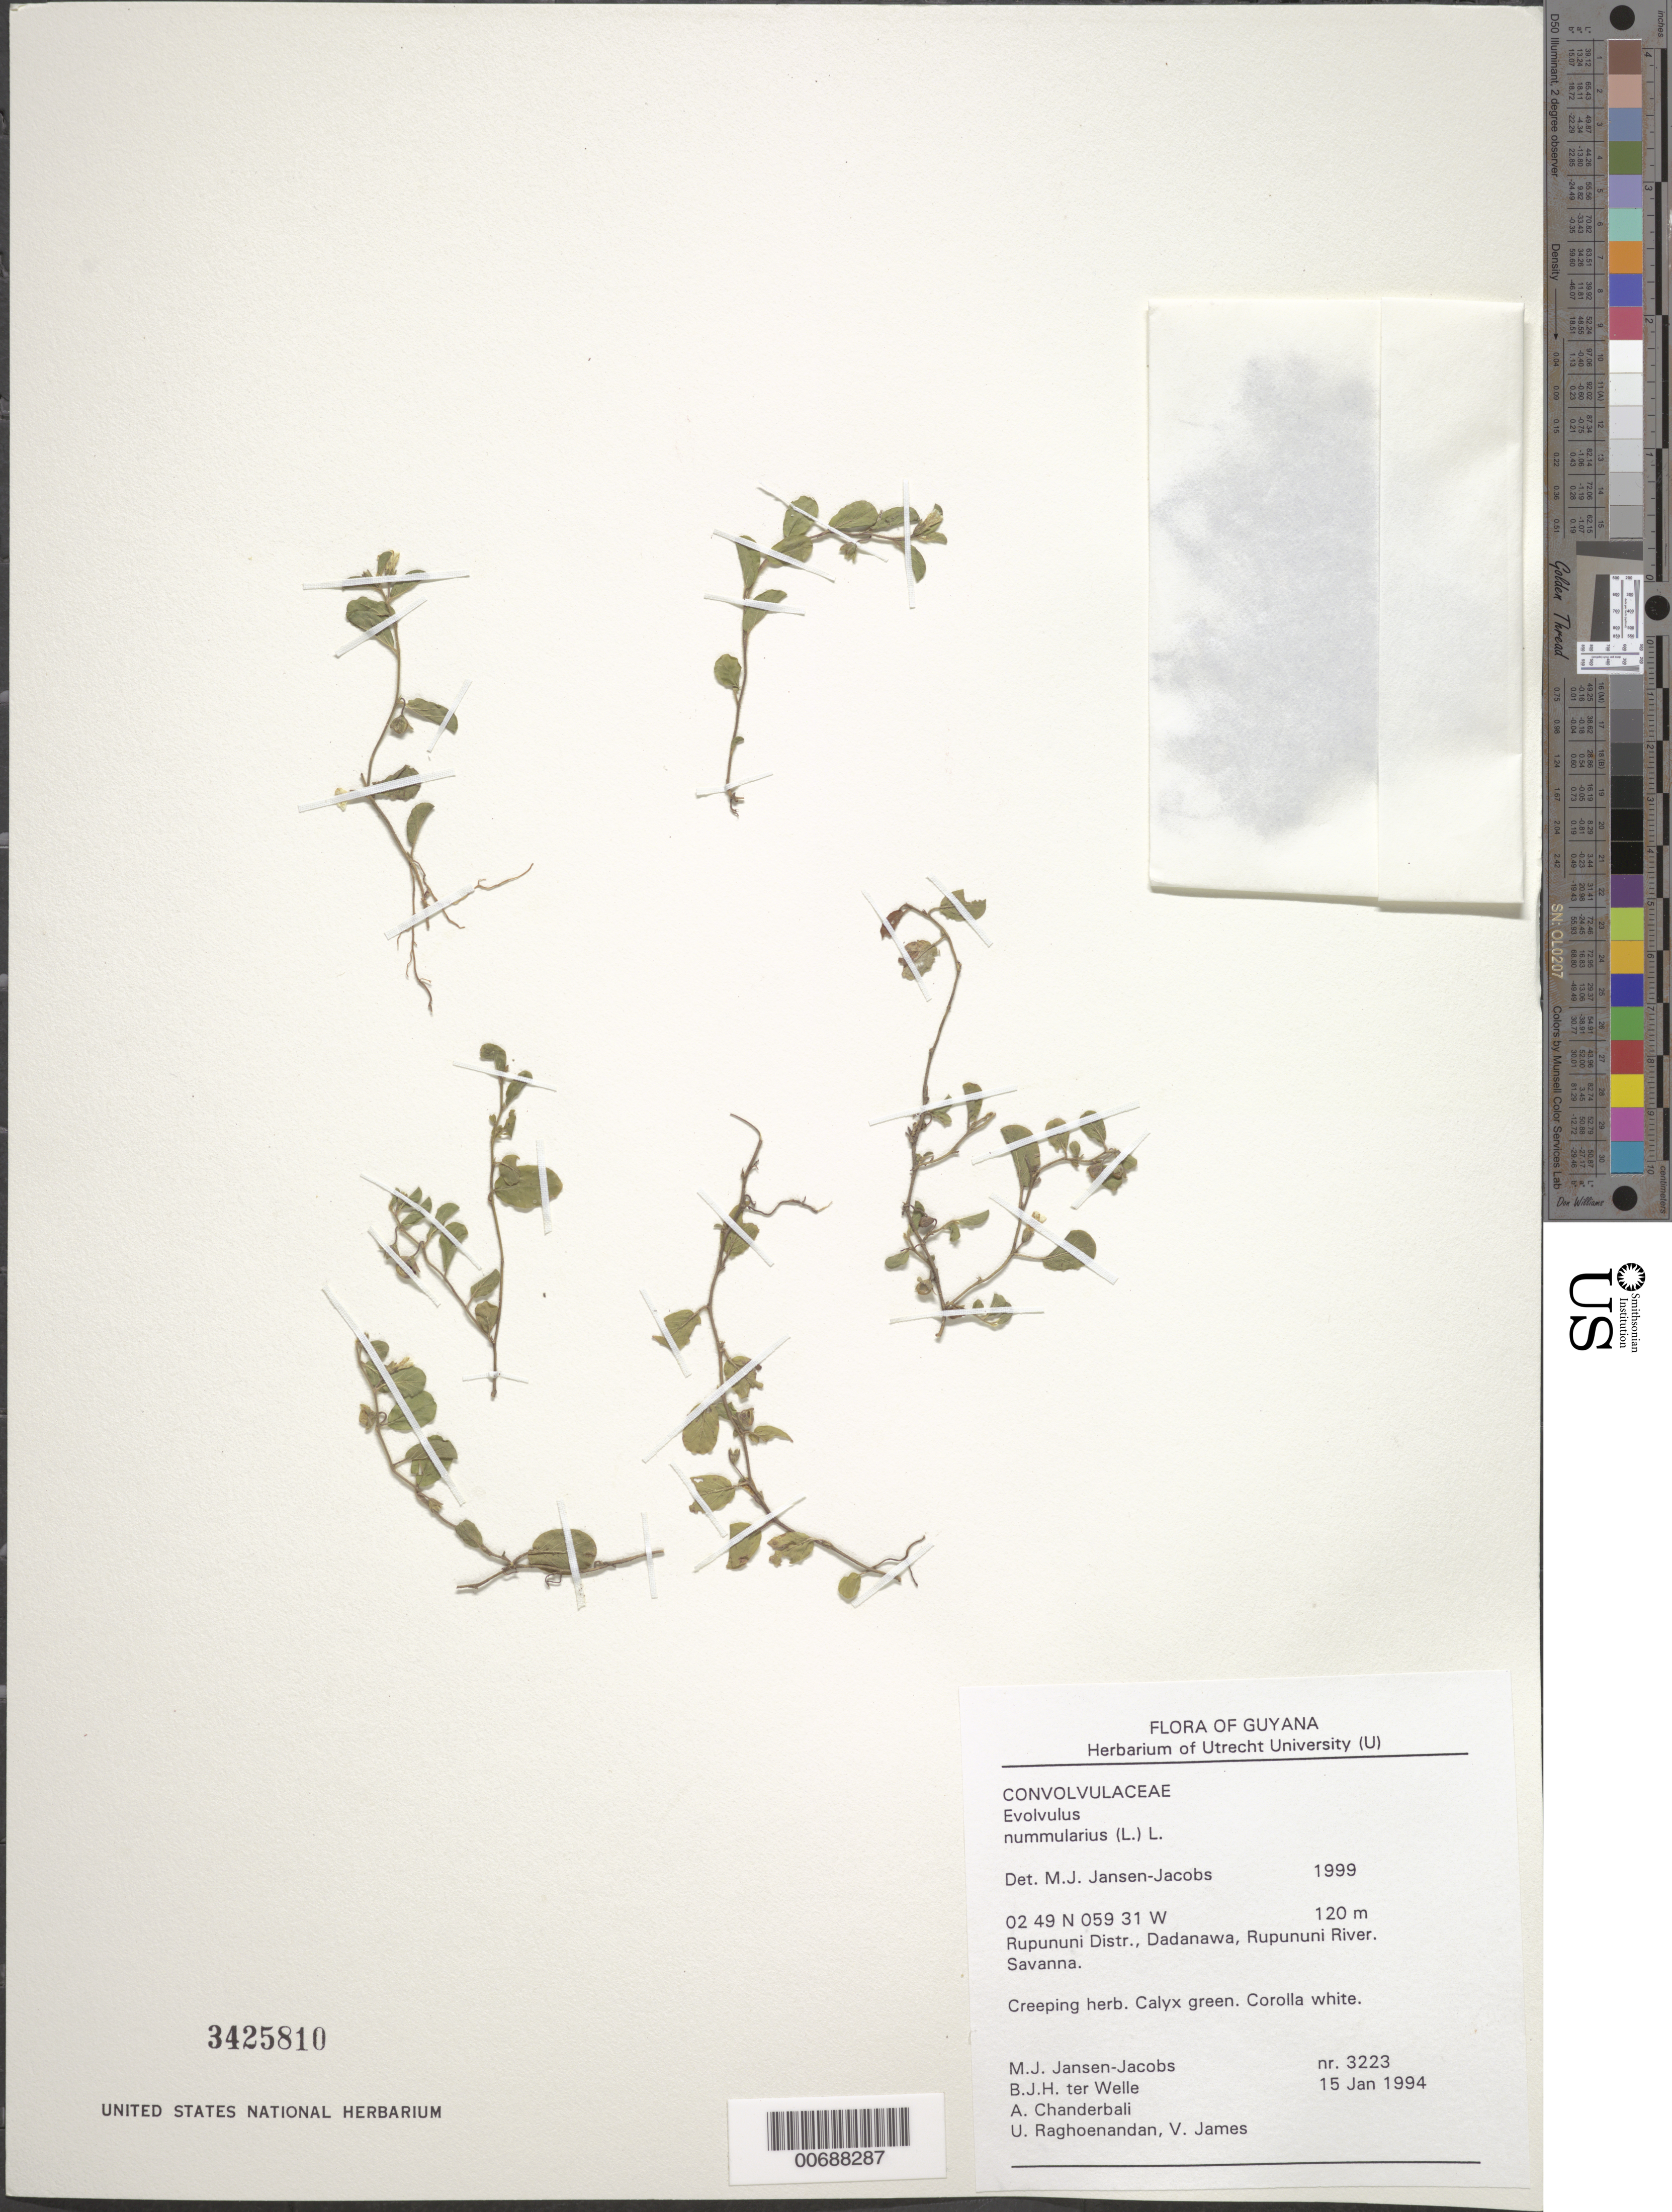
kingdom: Plantae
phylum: Tracheophyta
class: Magnoliopsida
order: Solanales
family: Convolvulaceae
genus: Evolvulus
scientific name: Evolvulus nummularius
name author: (L.) L.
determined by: Jansen-Jacobs, M. J., (U), Nationaal Herbarium Nederland, Utrecht University branch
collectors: M. J. Jansen-Jacobs, B. Welle, A. S. Chanderbali, U. Raghoenandan & V. James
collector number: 3223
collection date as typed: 15-Jan-94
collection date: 1994-01-15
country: Guyana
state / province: U. Takutu-U. Essequibo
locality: Rupununi District, Dadanawa, Rupununi River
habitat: Savanna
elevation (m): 120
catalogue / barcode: US 3425810